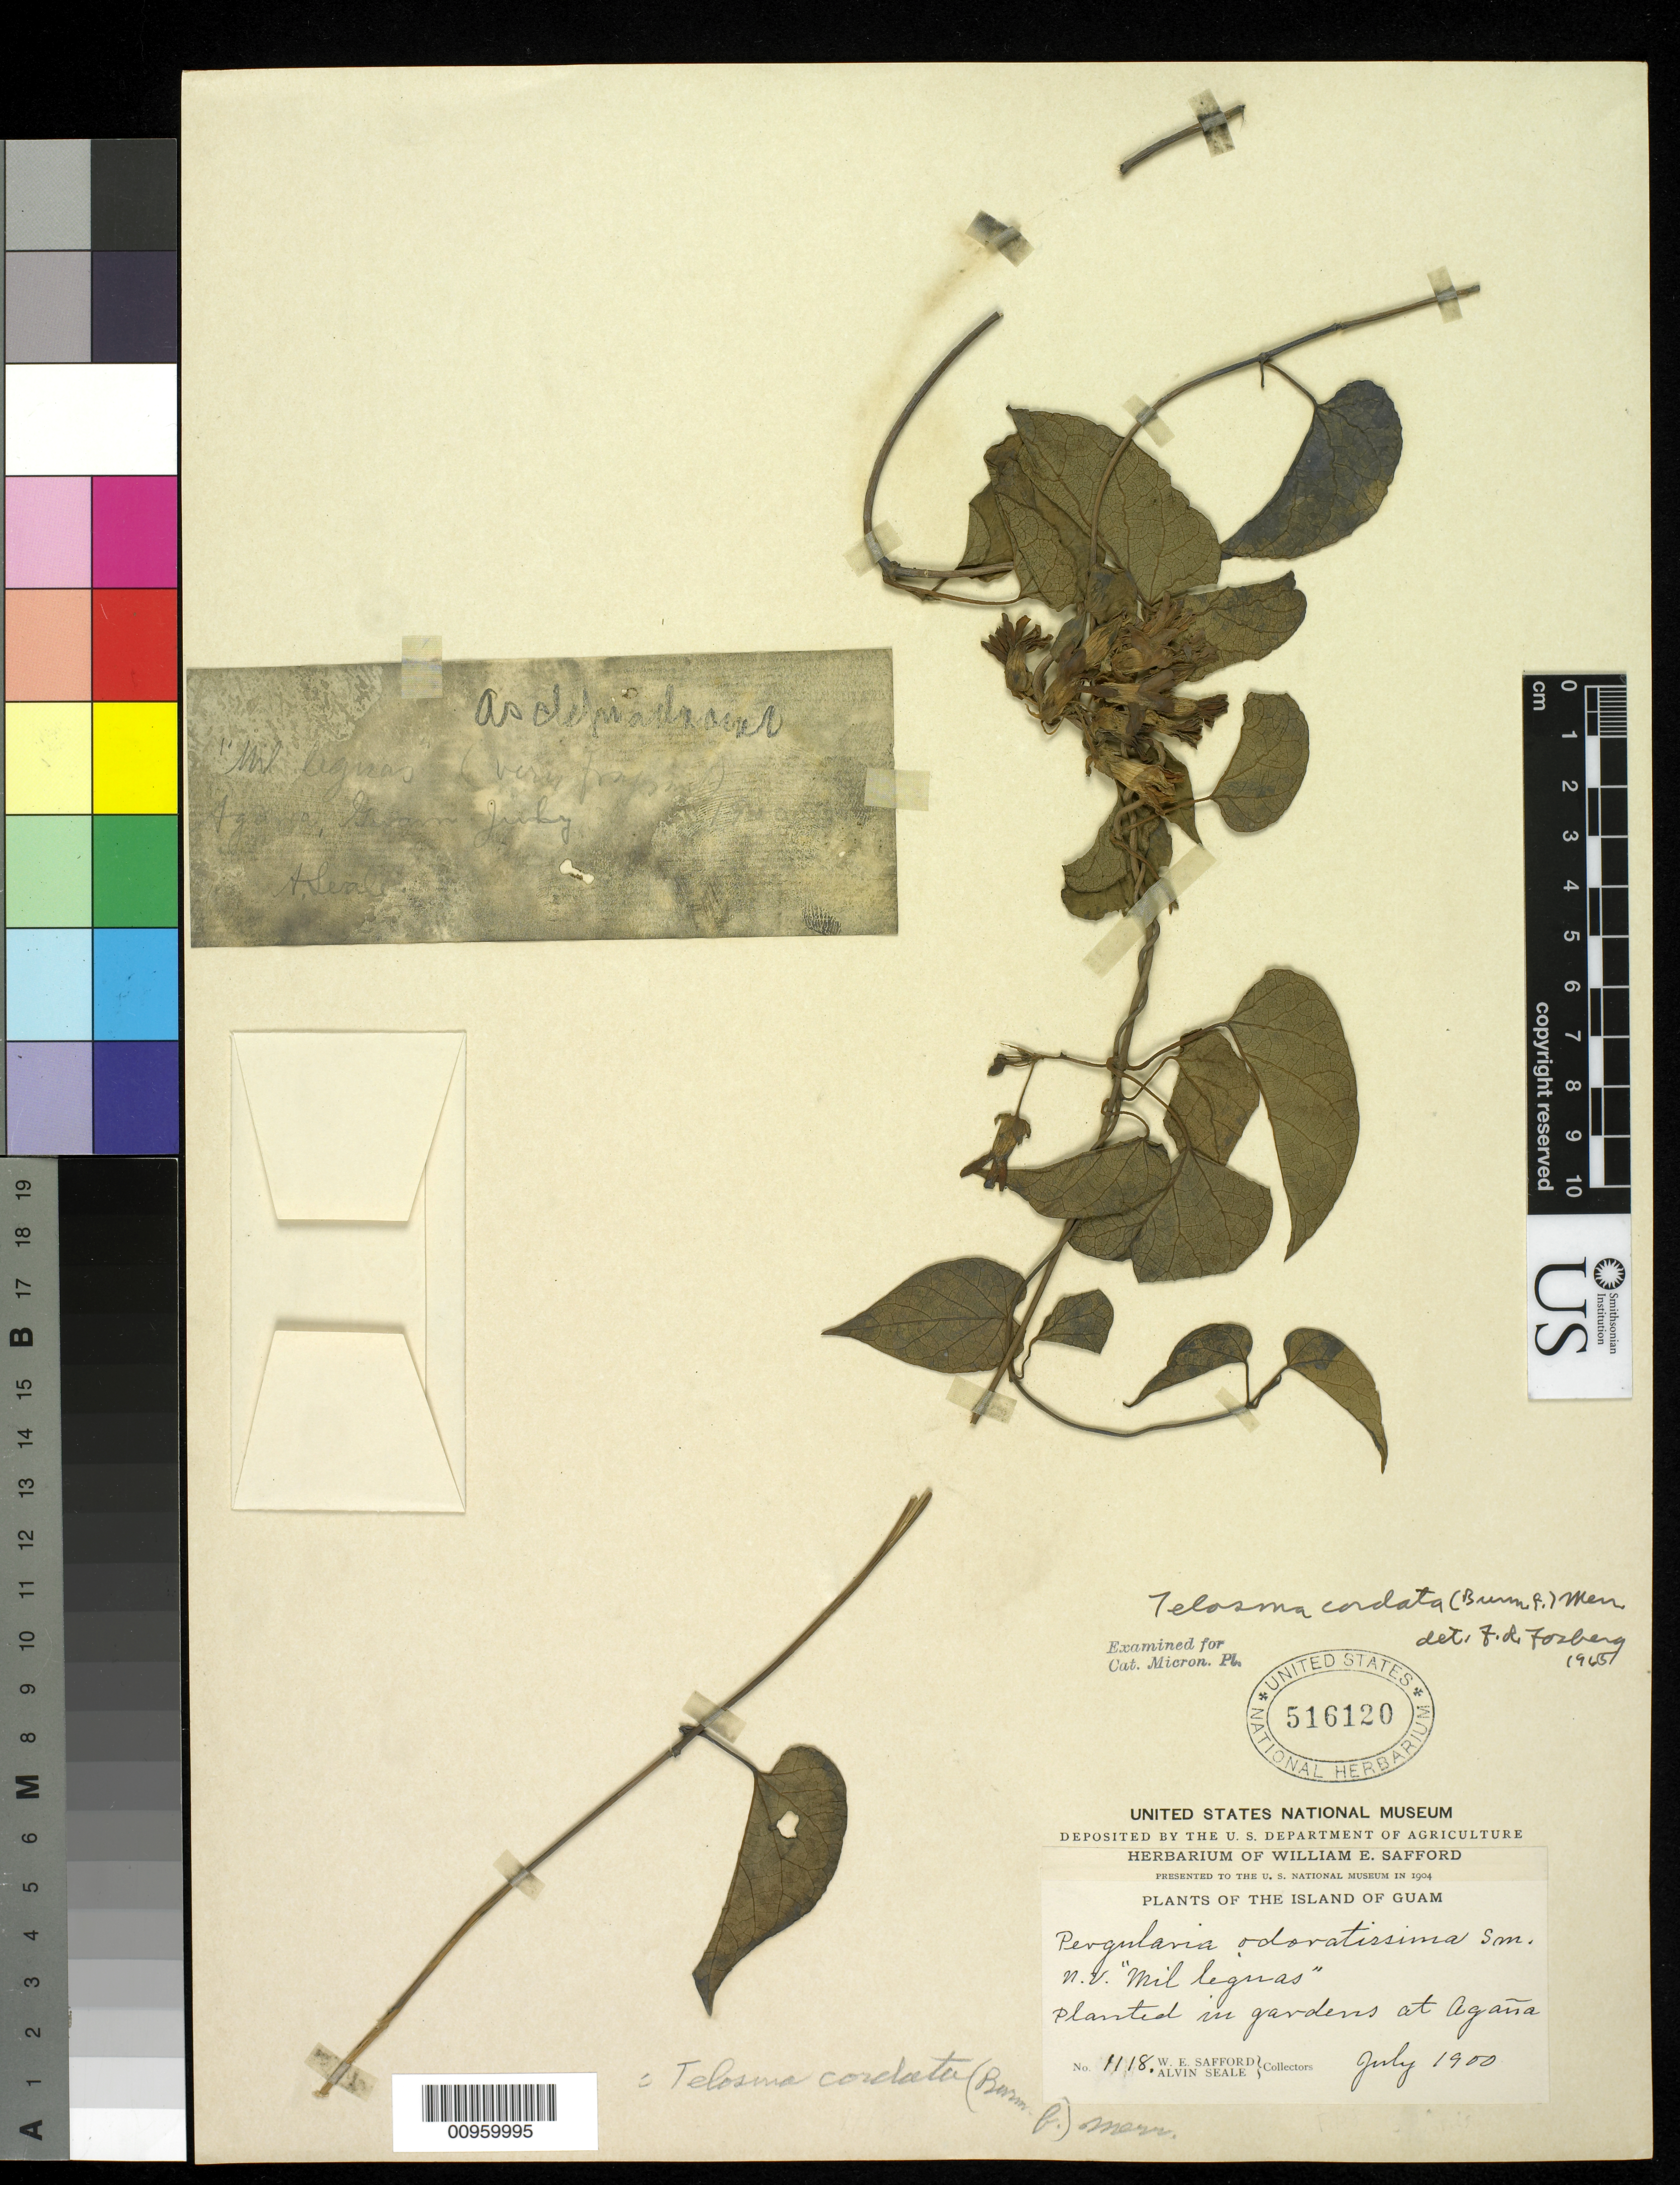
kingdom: Plantae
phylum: Tracheophyta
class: Magnoliopsida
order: Gentianales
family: Apocynaceae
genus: Telosma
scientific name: Telosma cordata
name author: (Burm. f.) Merr.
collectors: W. E. Safford & A. Seale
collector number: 1118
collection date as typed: Jul 1900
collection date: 1900-07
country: Guam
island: Guam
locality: Agana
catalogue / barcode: US 516120